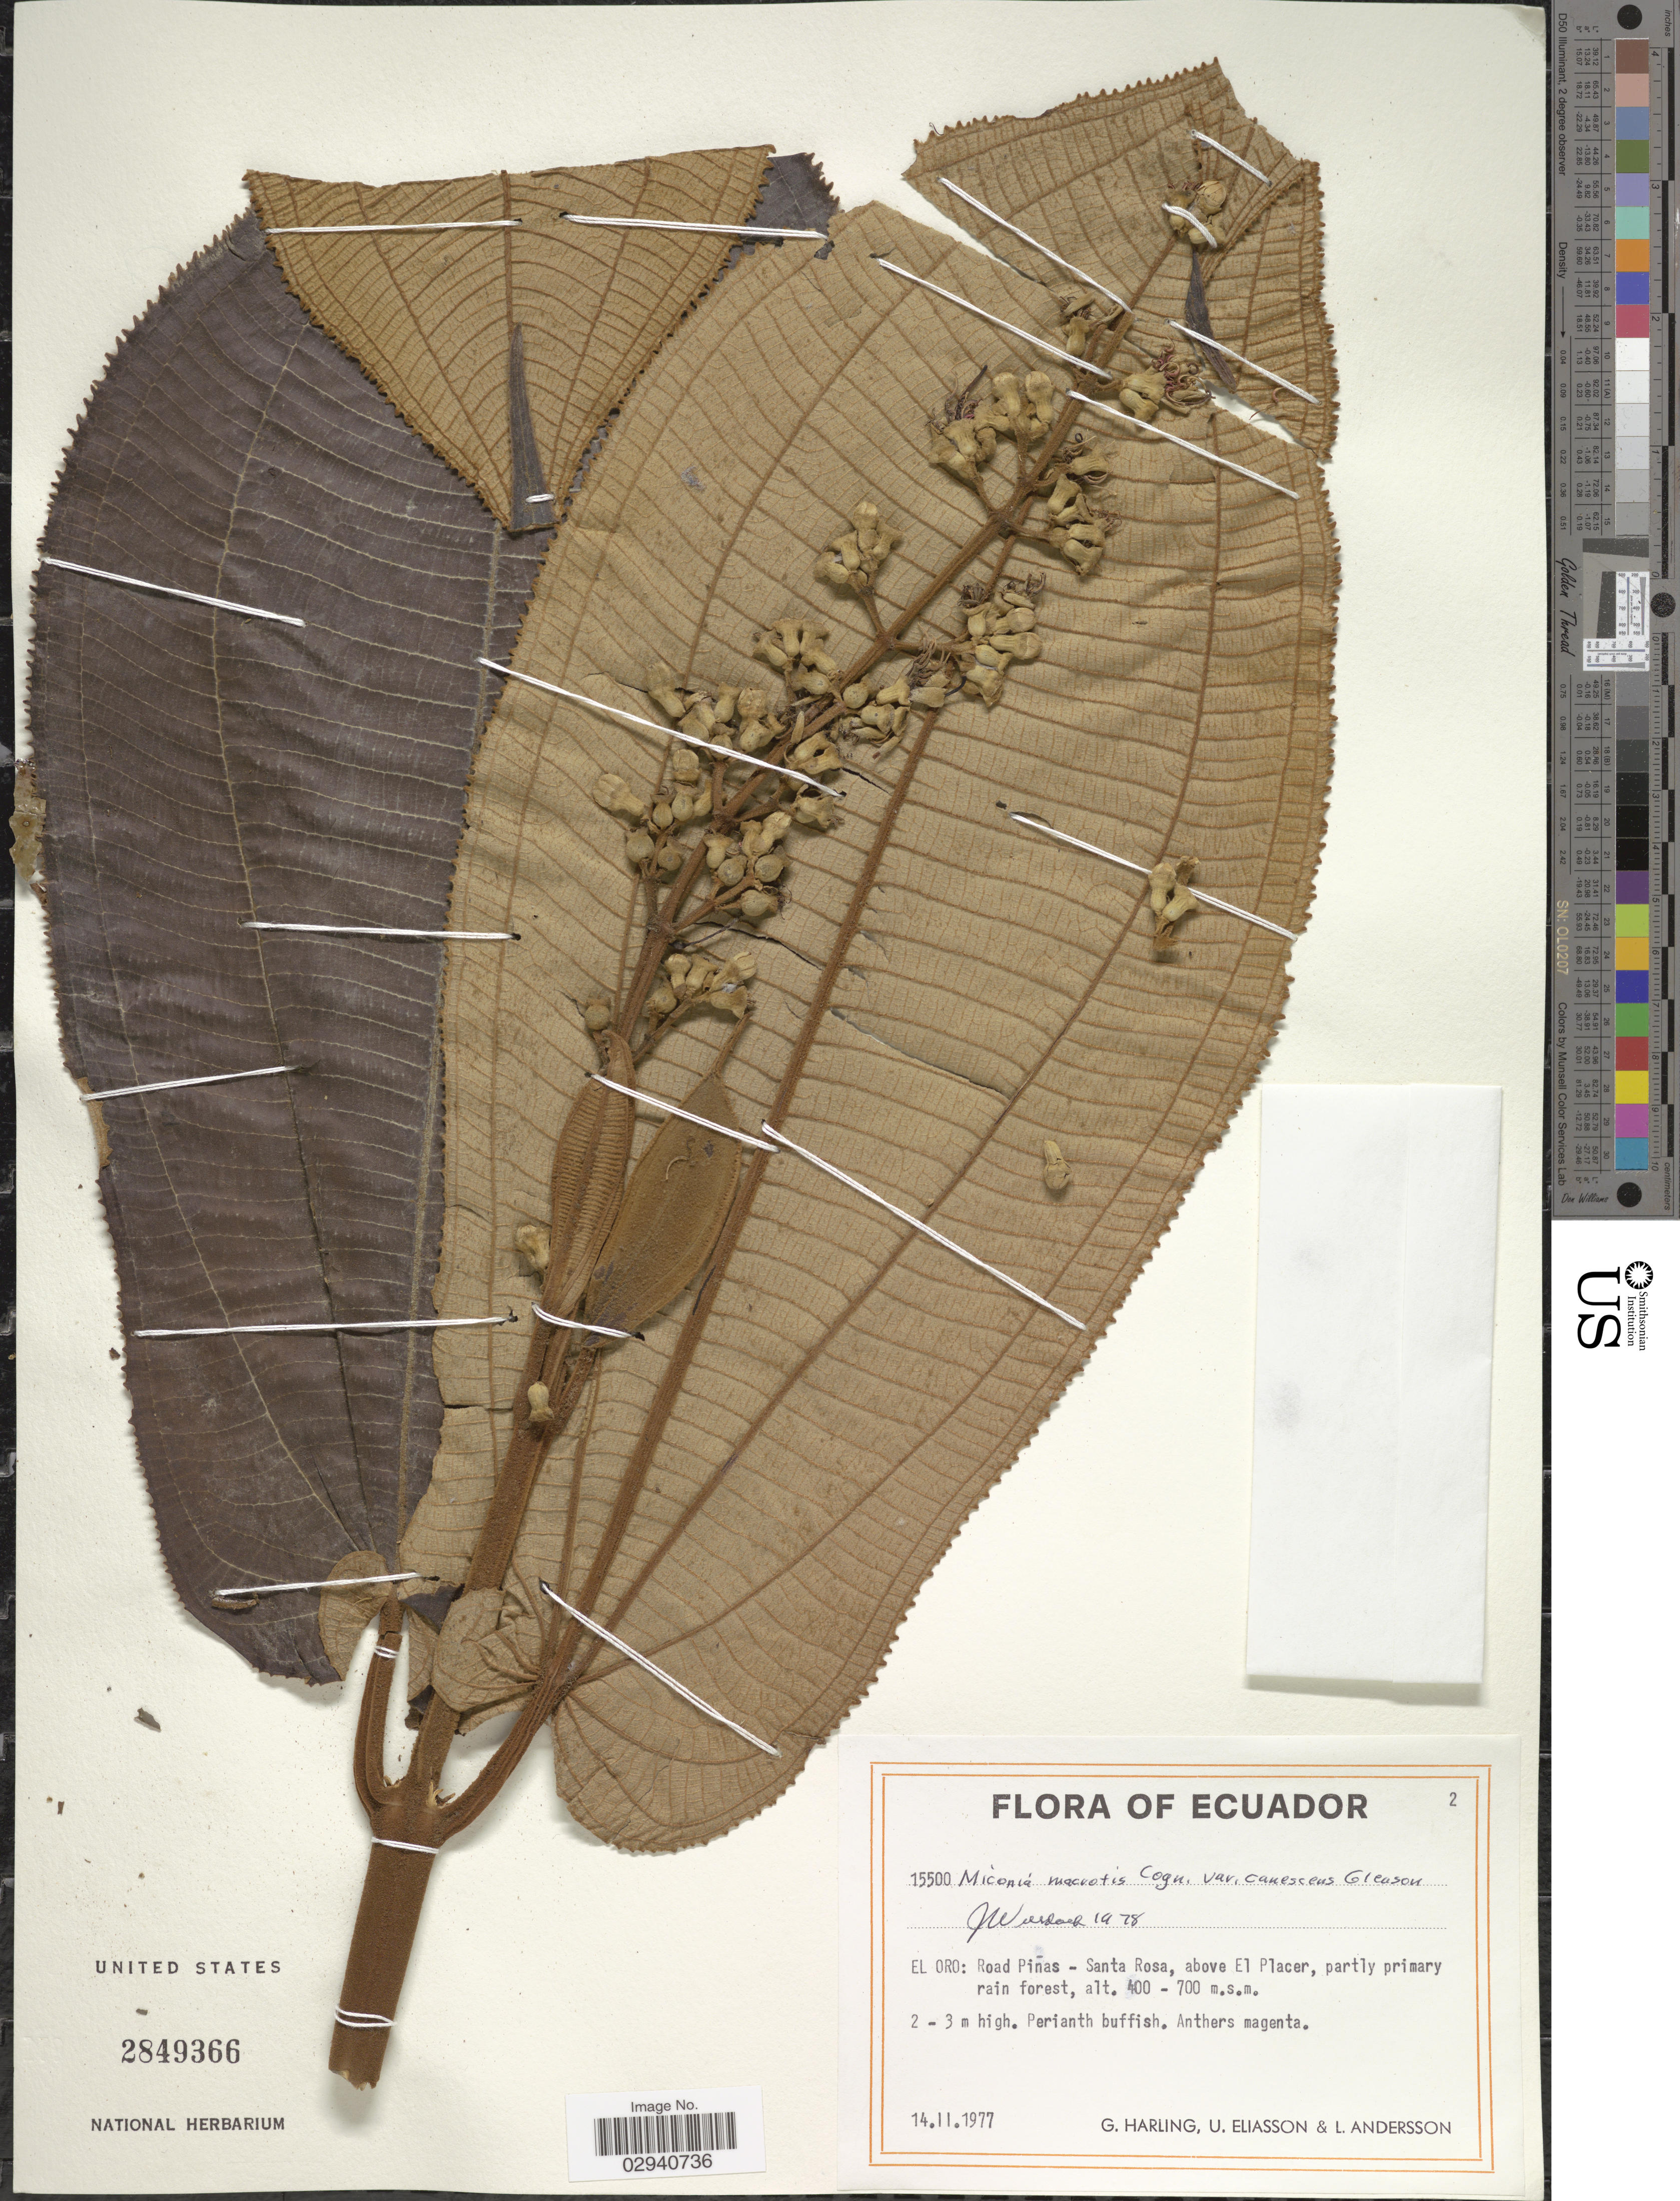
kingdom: Plantae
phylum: Tracheophyta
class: Magnoliopsida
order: Myrtales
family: Melastomataceae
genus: Miconia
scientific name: Miconia macrotis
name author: Cogn.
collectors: G. Harling, U. Eliasson & L. Andersson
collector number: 15500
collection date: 1977-02-14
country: Ecuador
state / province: El Oro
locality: Road Piñas - Santa Rosa, above El Placer.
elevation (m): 400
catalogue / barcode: US 2849366